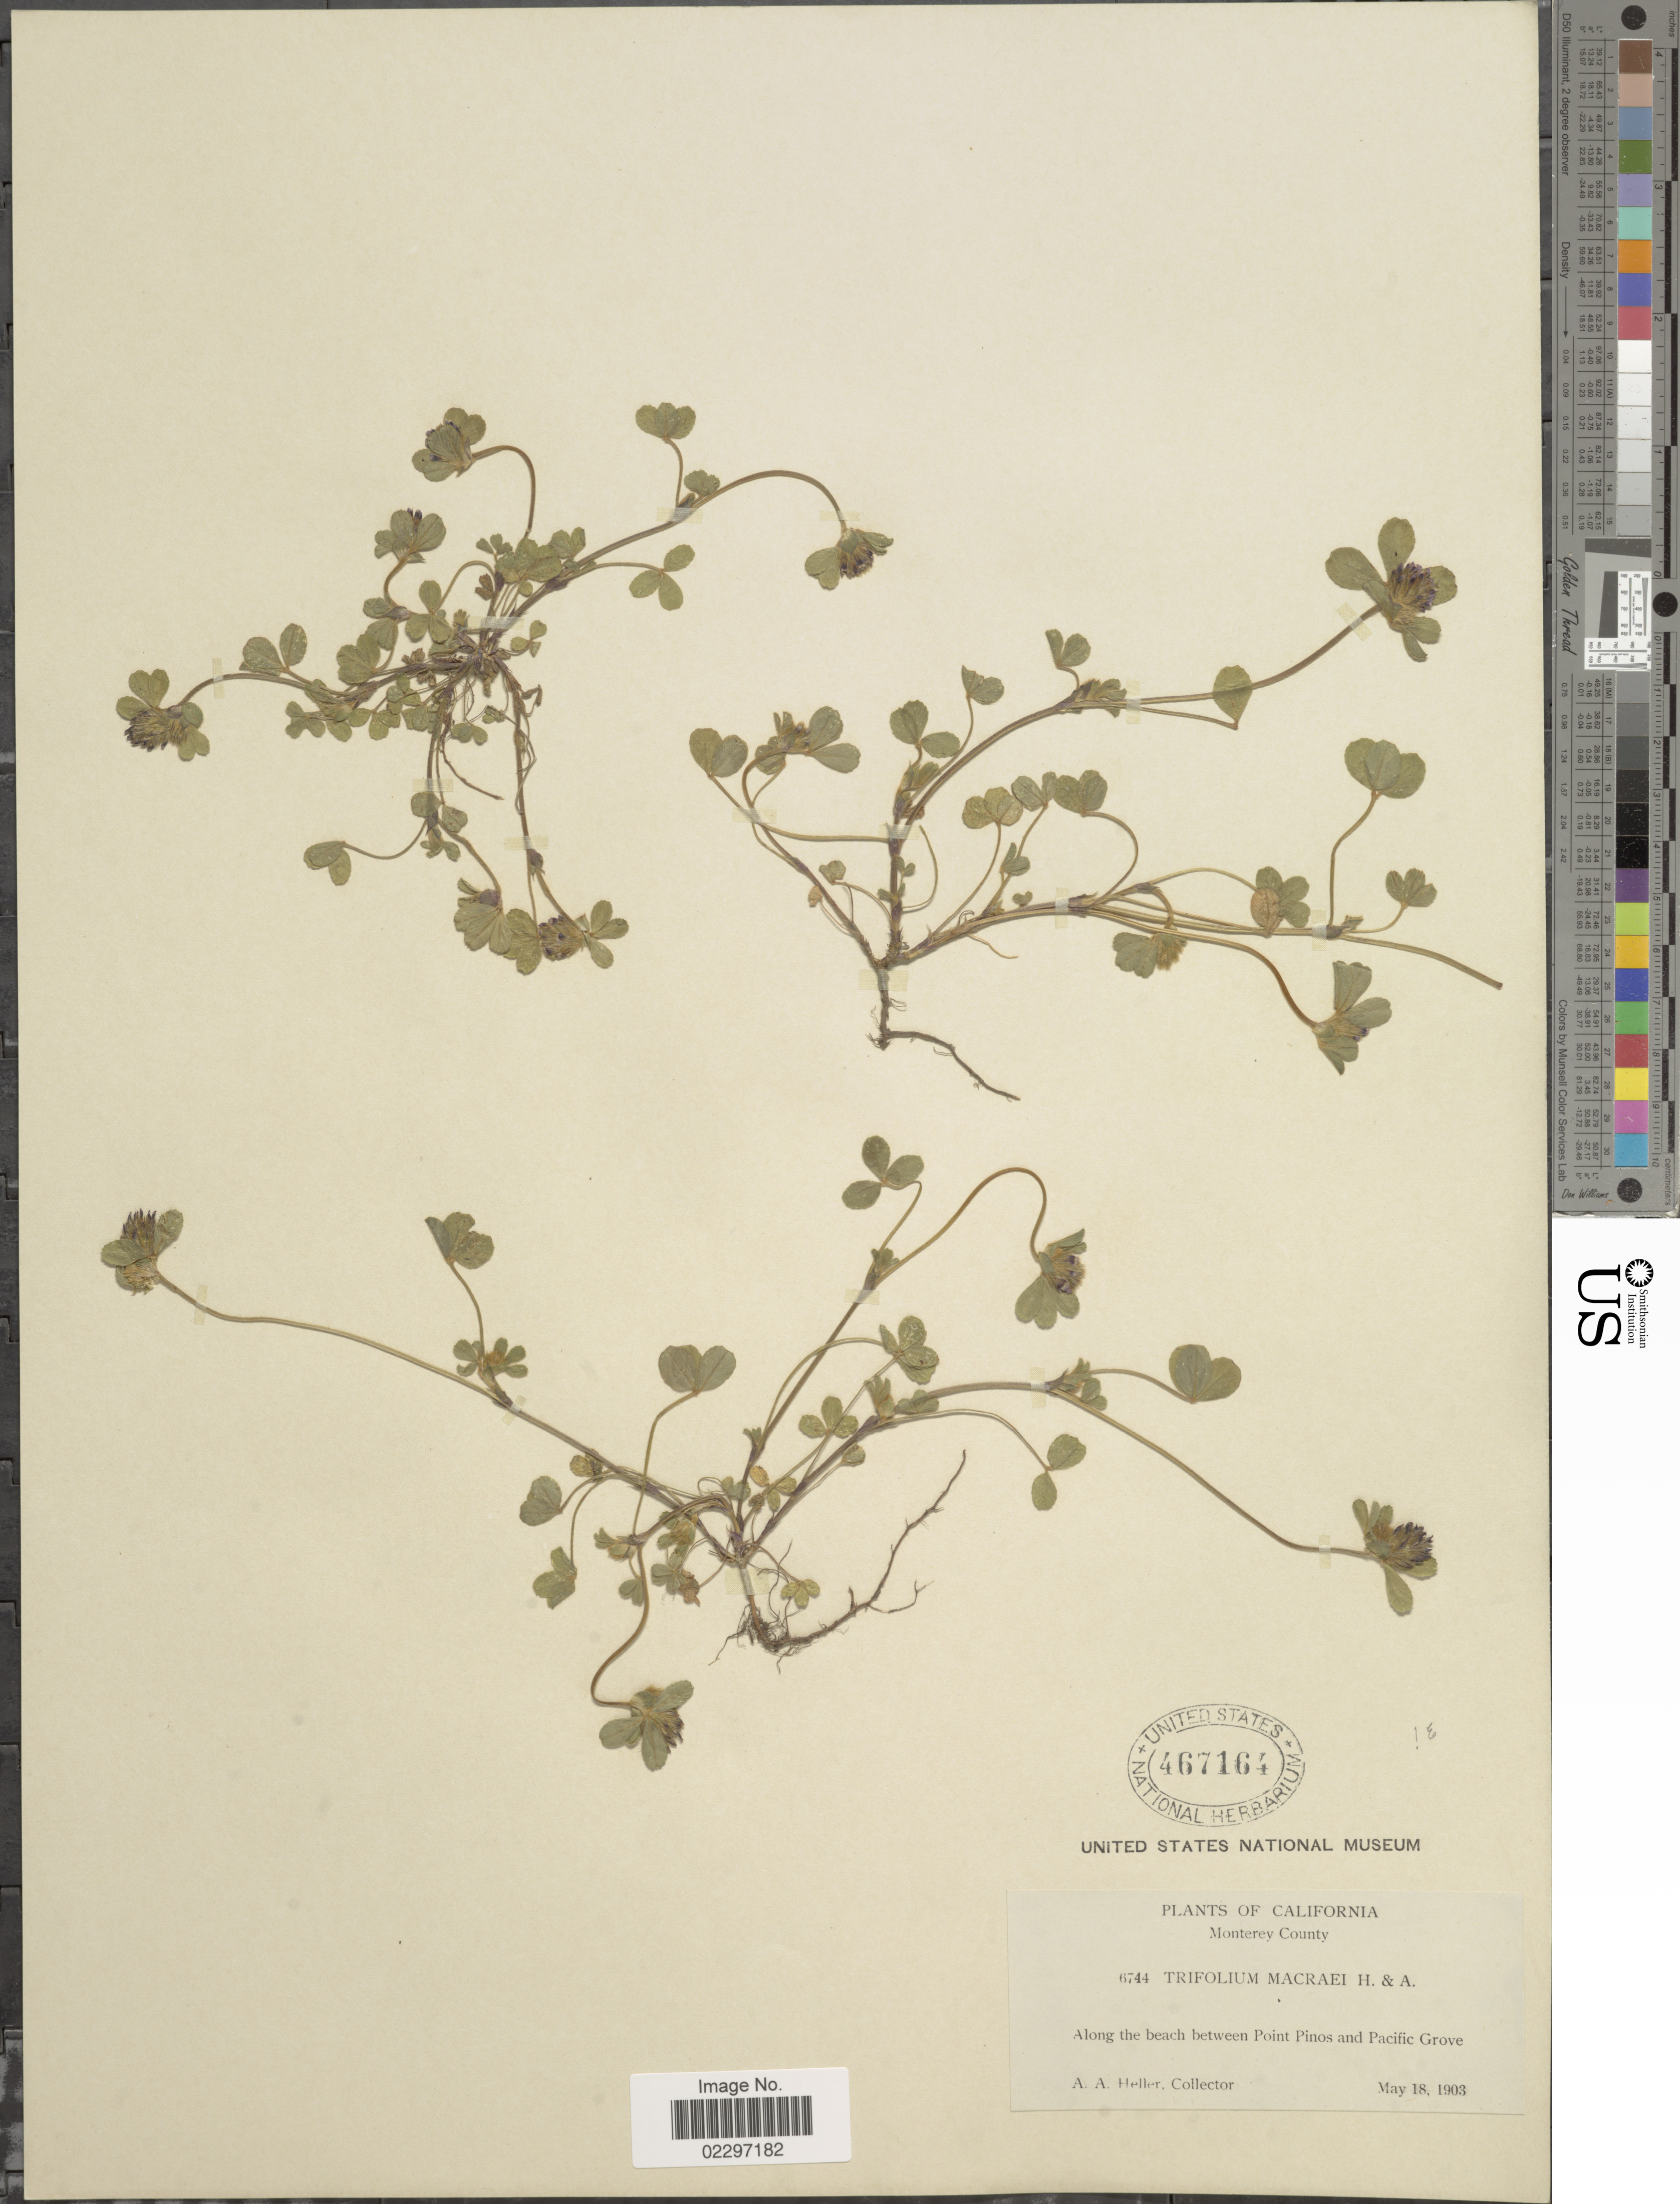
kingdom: Plantae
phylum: Tracheophyta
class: Magnoliopsida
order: Fabales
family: Fabaceae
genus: Trifolium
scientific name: Trifolium macraei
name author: Hook. & Arn.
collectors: A. A. Heller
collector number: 6744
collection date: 1903-05-18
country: United States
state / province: California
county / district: Monterey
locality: Monterey County. Along the beach between Point Pinos and Pacific Grove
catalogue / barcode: US 467164